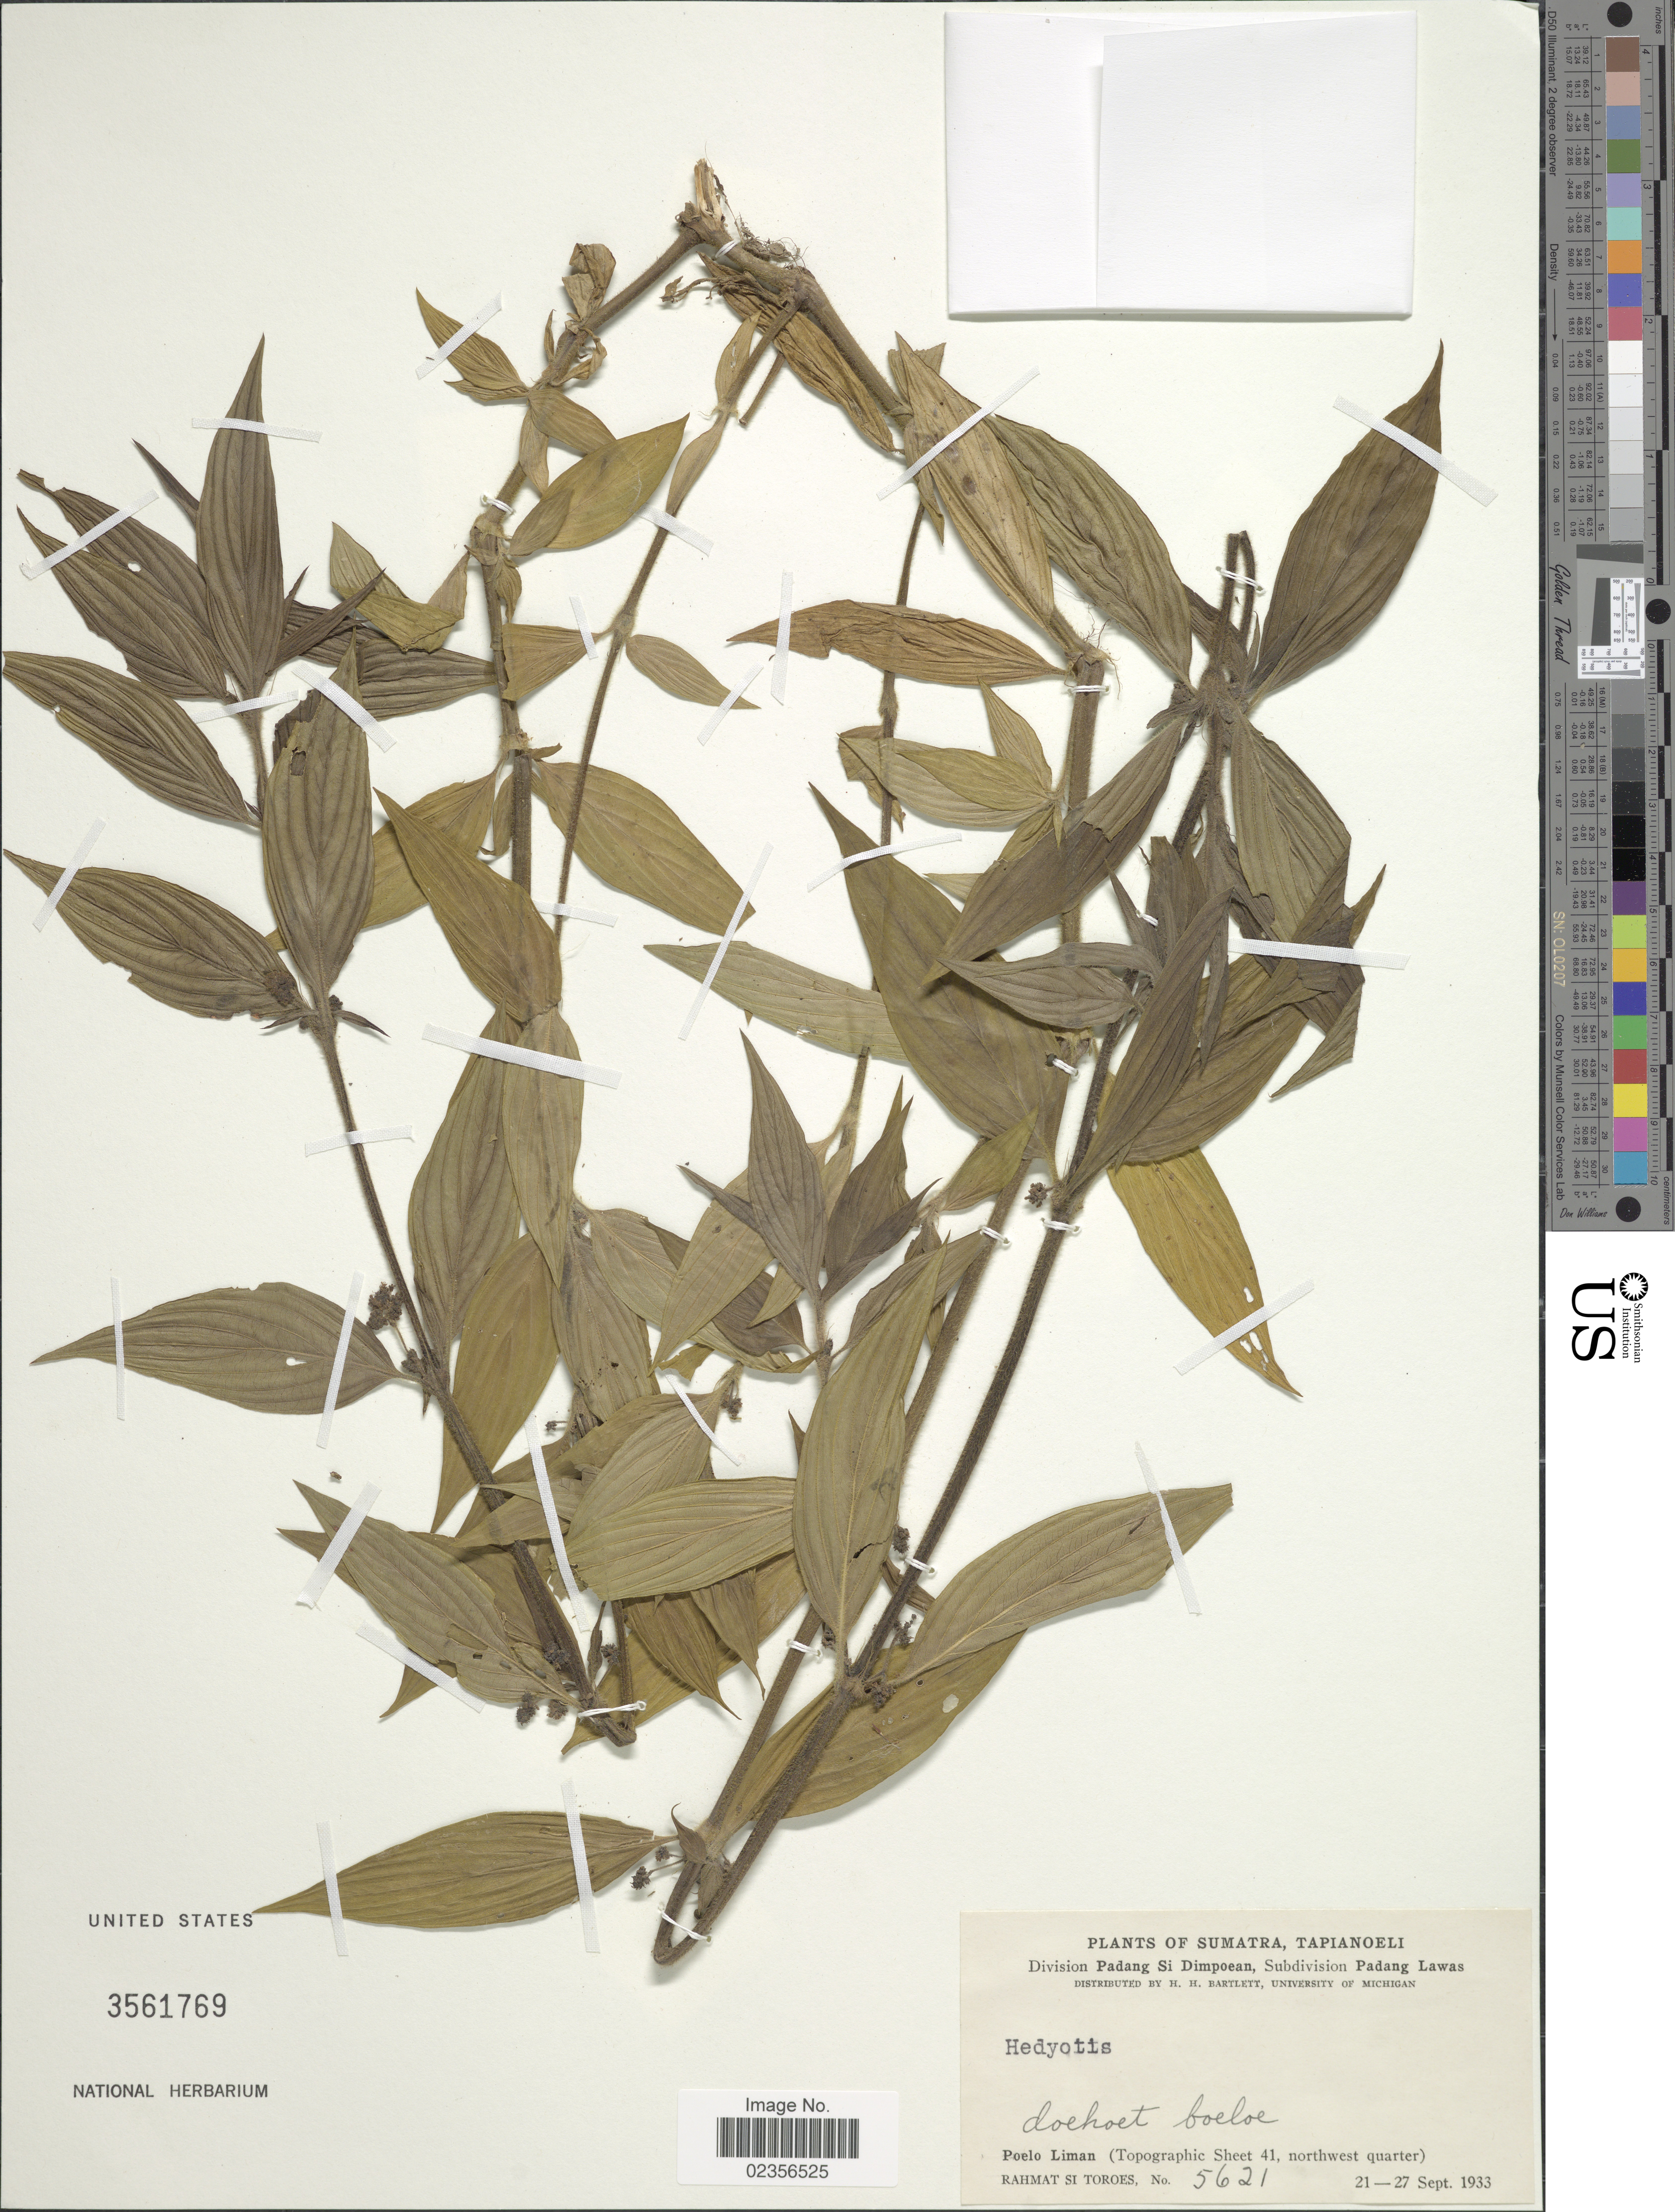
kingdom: Plantae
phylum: Tracheophyta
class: Magnoliopsida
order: Gentianales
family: Rubiaceae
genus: Hedyotis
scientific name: Hedyotis sp.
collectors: Rahmat Si Boeea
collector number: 5621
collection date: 1933-09-21/1933-09-27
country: Indonesia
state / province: Sumatra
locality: Tapianoeli. Division Padang Si Dimpoean, Subdivision Padang Lawas. doehoet boeloe. Poelo Liman (Topographic Sheet 41, northwest quarter)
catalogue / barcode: US 3561769